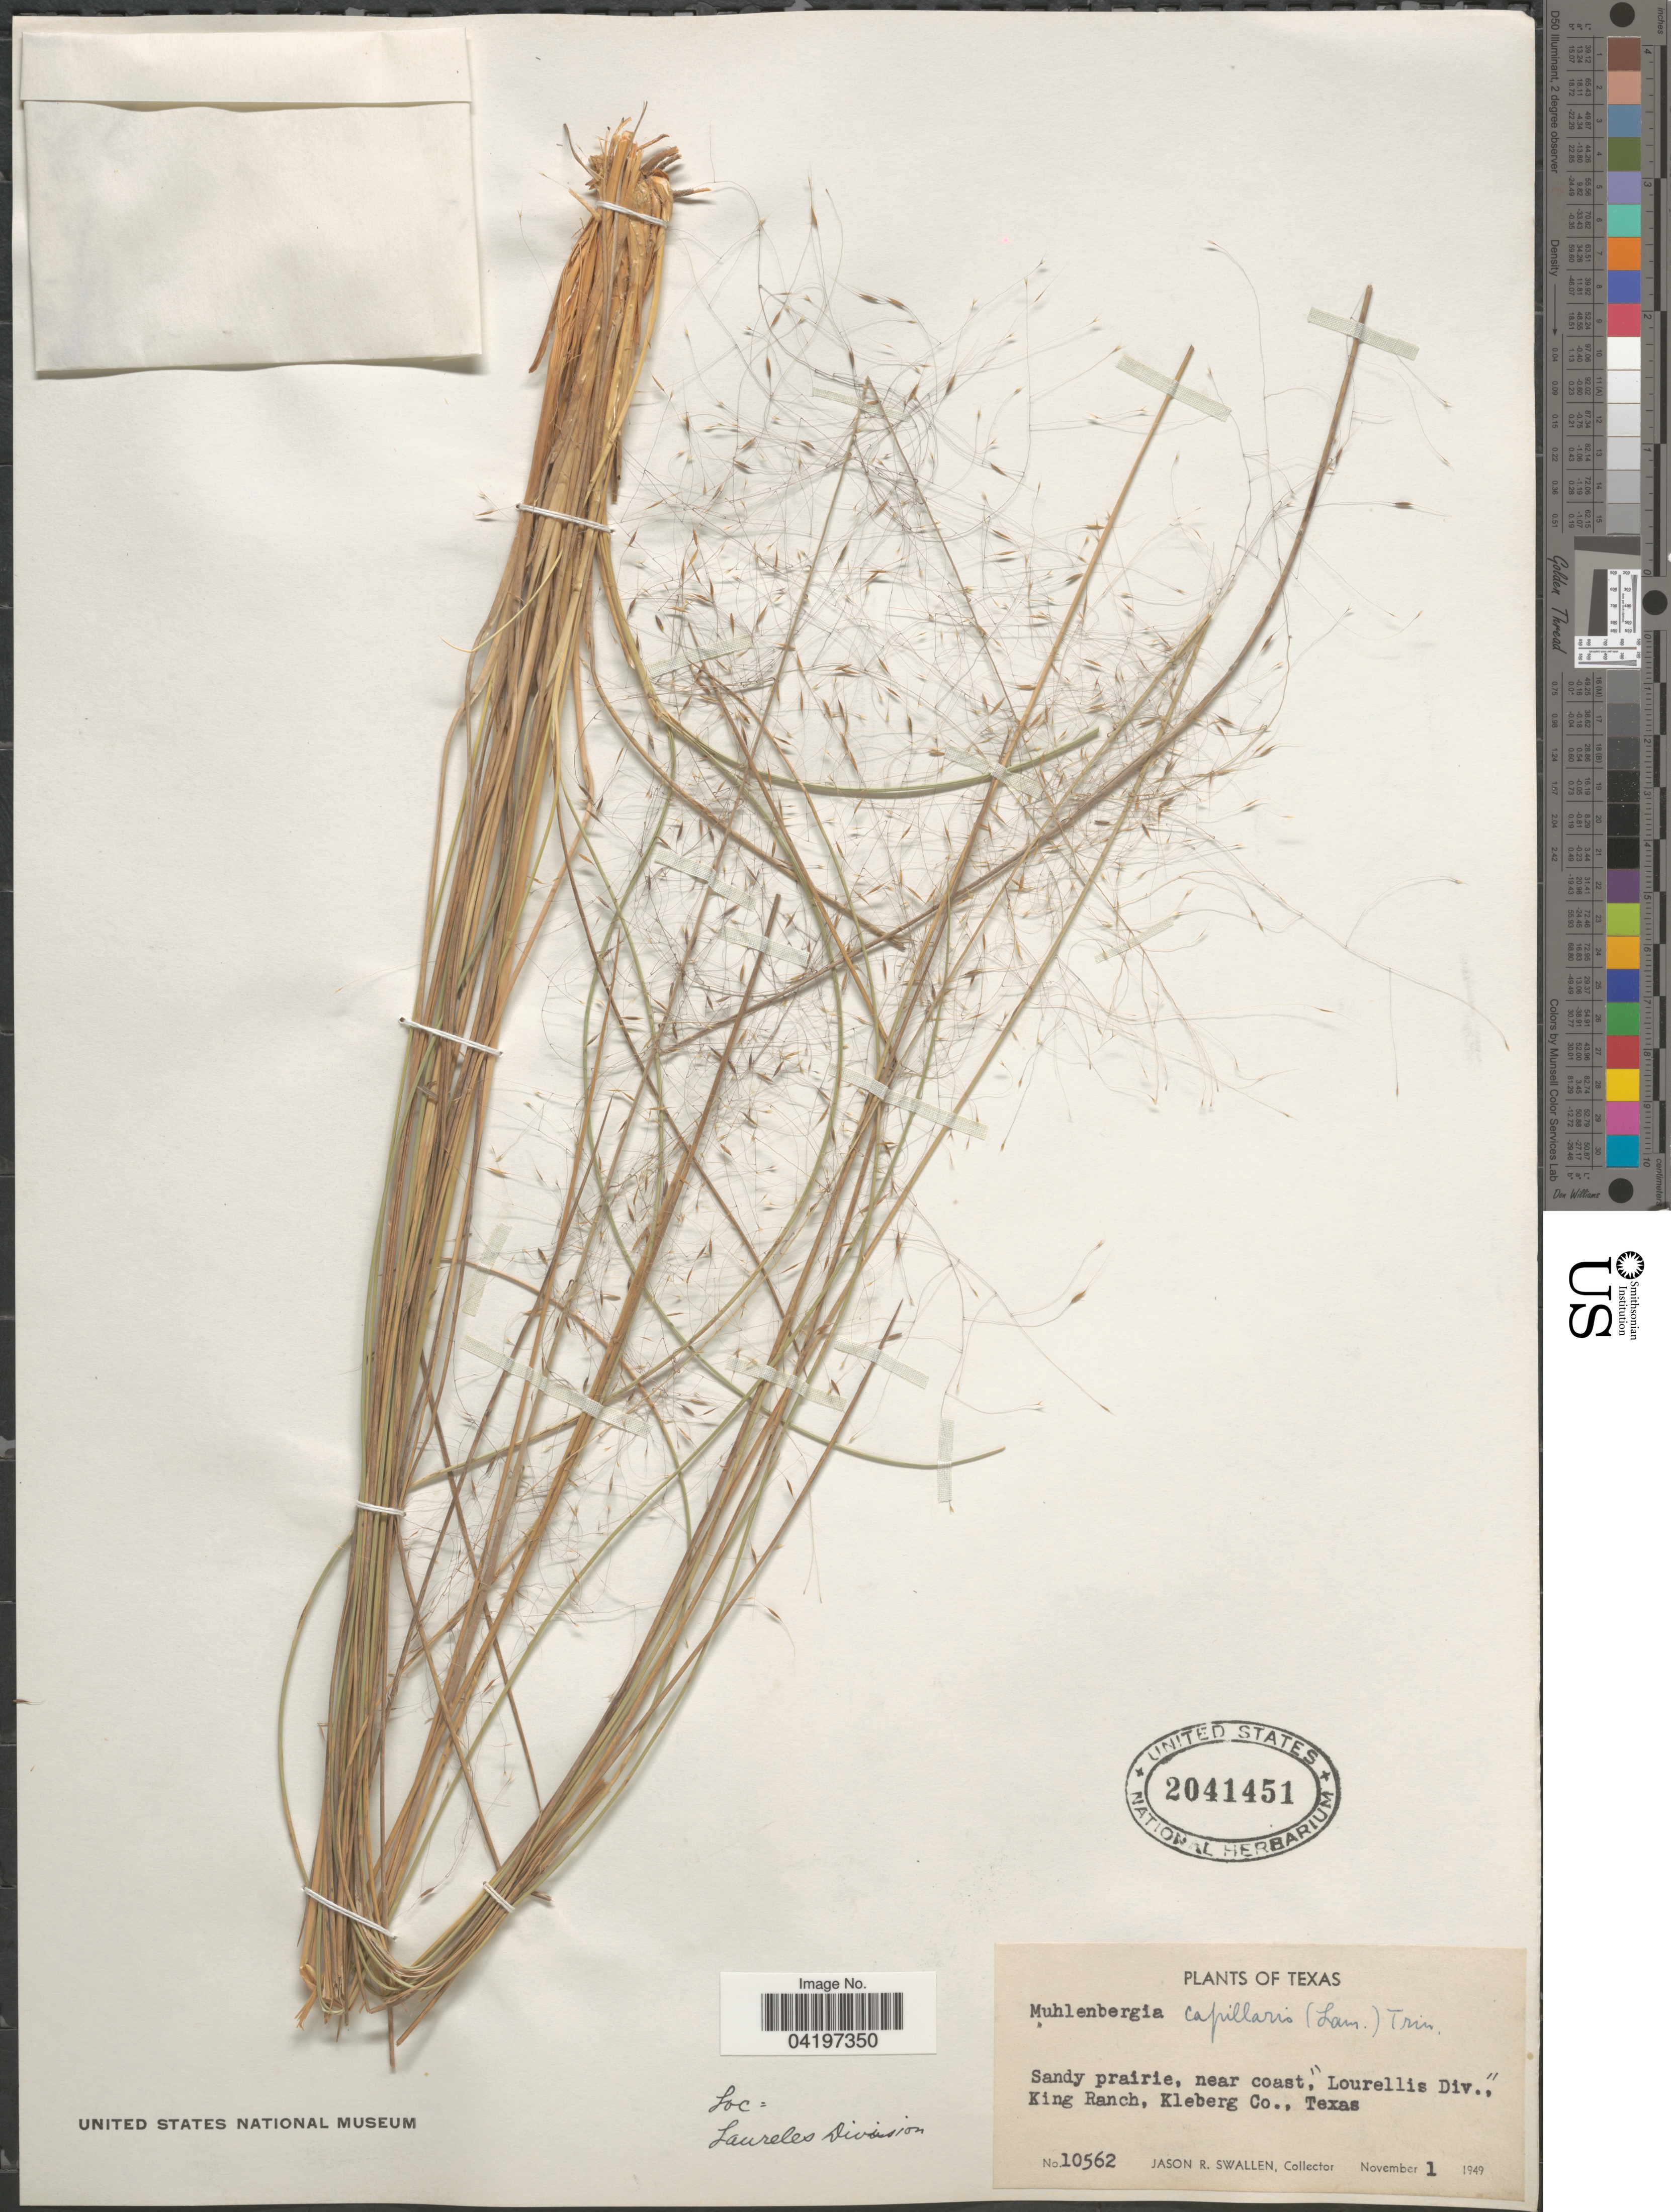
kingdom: Plantae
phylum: Tracheophyta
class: Liliopsida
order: Poales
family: Poaceae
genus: Muhlenbergia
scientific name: Muhlenbergia sericea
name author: (Michx.) P.M. Peterson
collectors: J. R. Swallen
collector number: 10562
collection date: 1949-11-01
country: United States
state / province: Texas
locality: Sandy prairie, near coast, "Lourellis Div.", King Ranch, Kleberg Co. Laureles Division.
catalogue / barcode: US 2041451